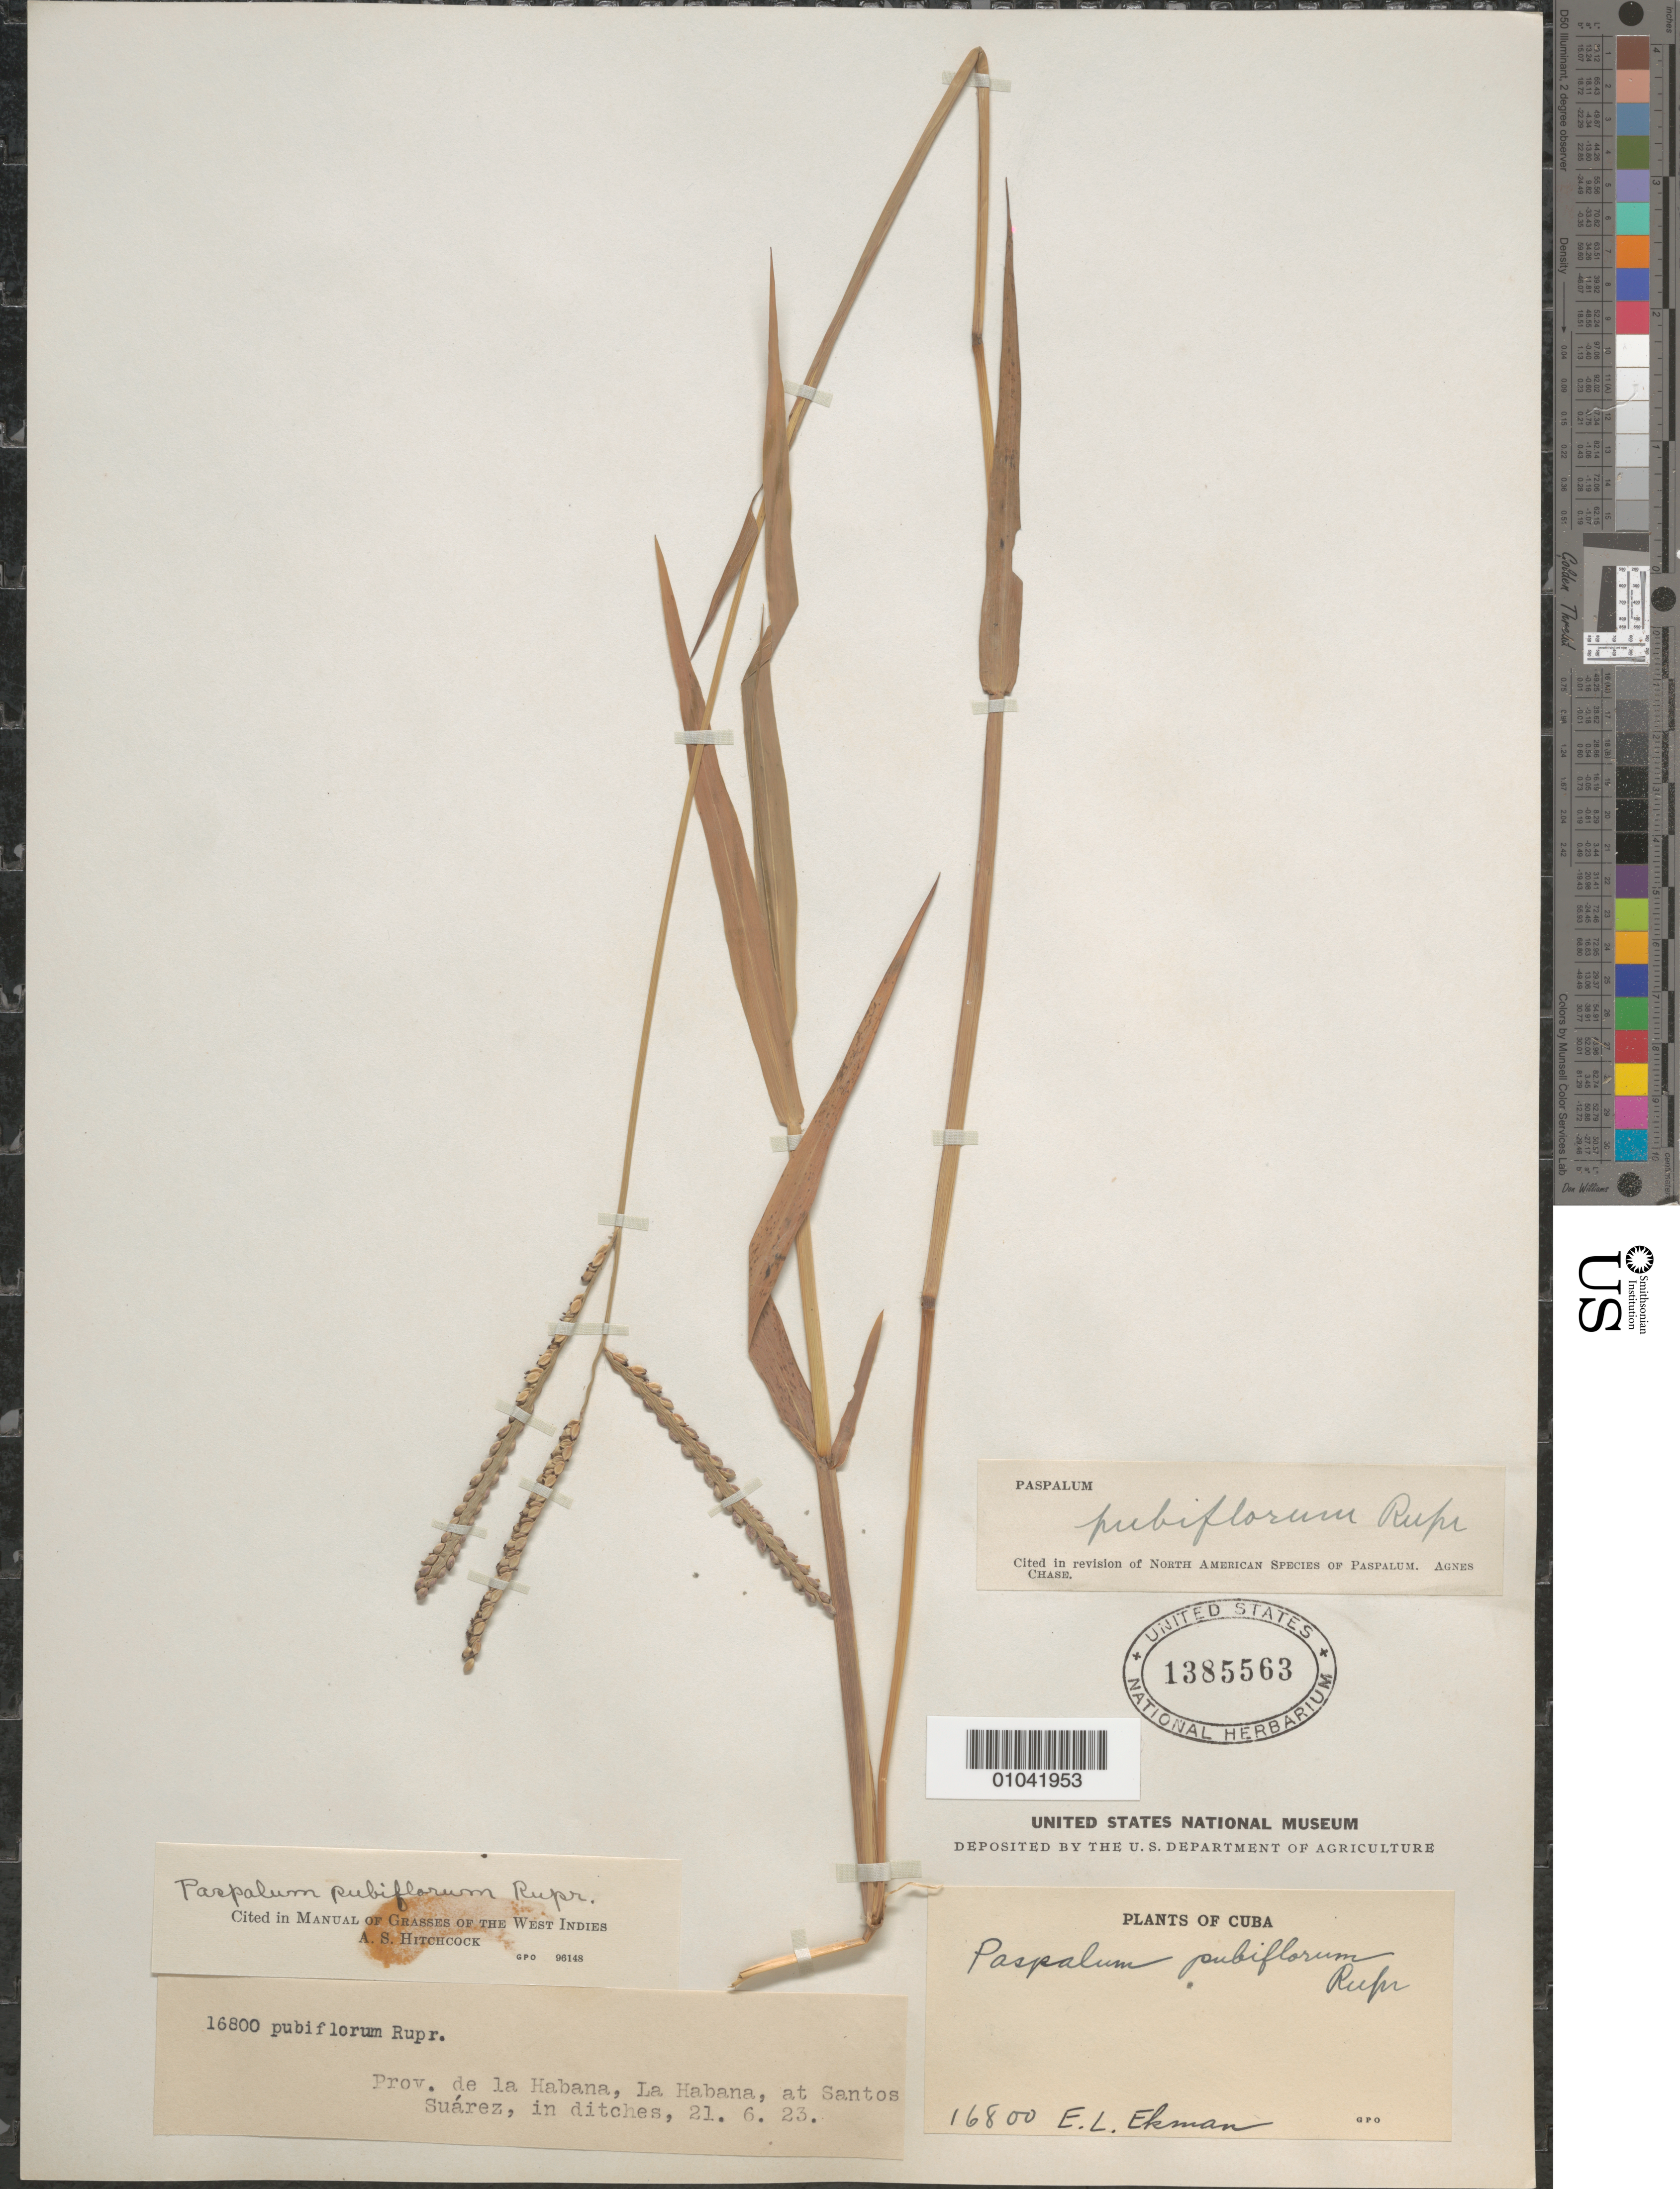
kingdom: Plantae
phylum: Tracheophyta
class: Liliopsida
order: Poales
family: Poaceae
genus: Paspalum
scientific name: Paspalum pubiflorum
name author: Rupr. ex E. Fourn.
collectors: E. L. Ekman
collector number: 16800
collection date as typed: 21 Jun 1923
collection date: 1923-06-21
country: Cuba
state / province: La Habana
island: Cuba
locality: At Santos Suarez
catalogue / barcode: US 1385563